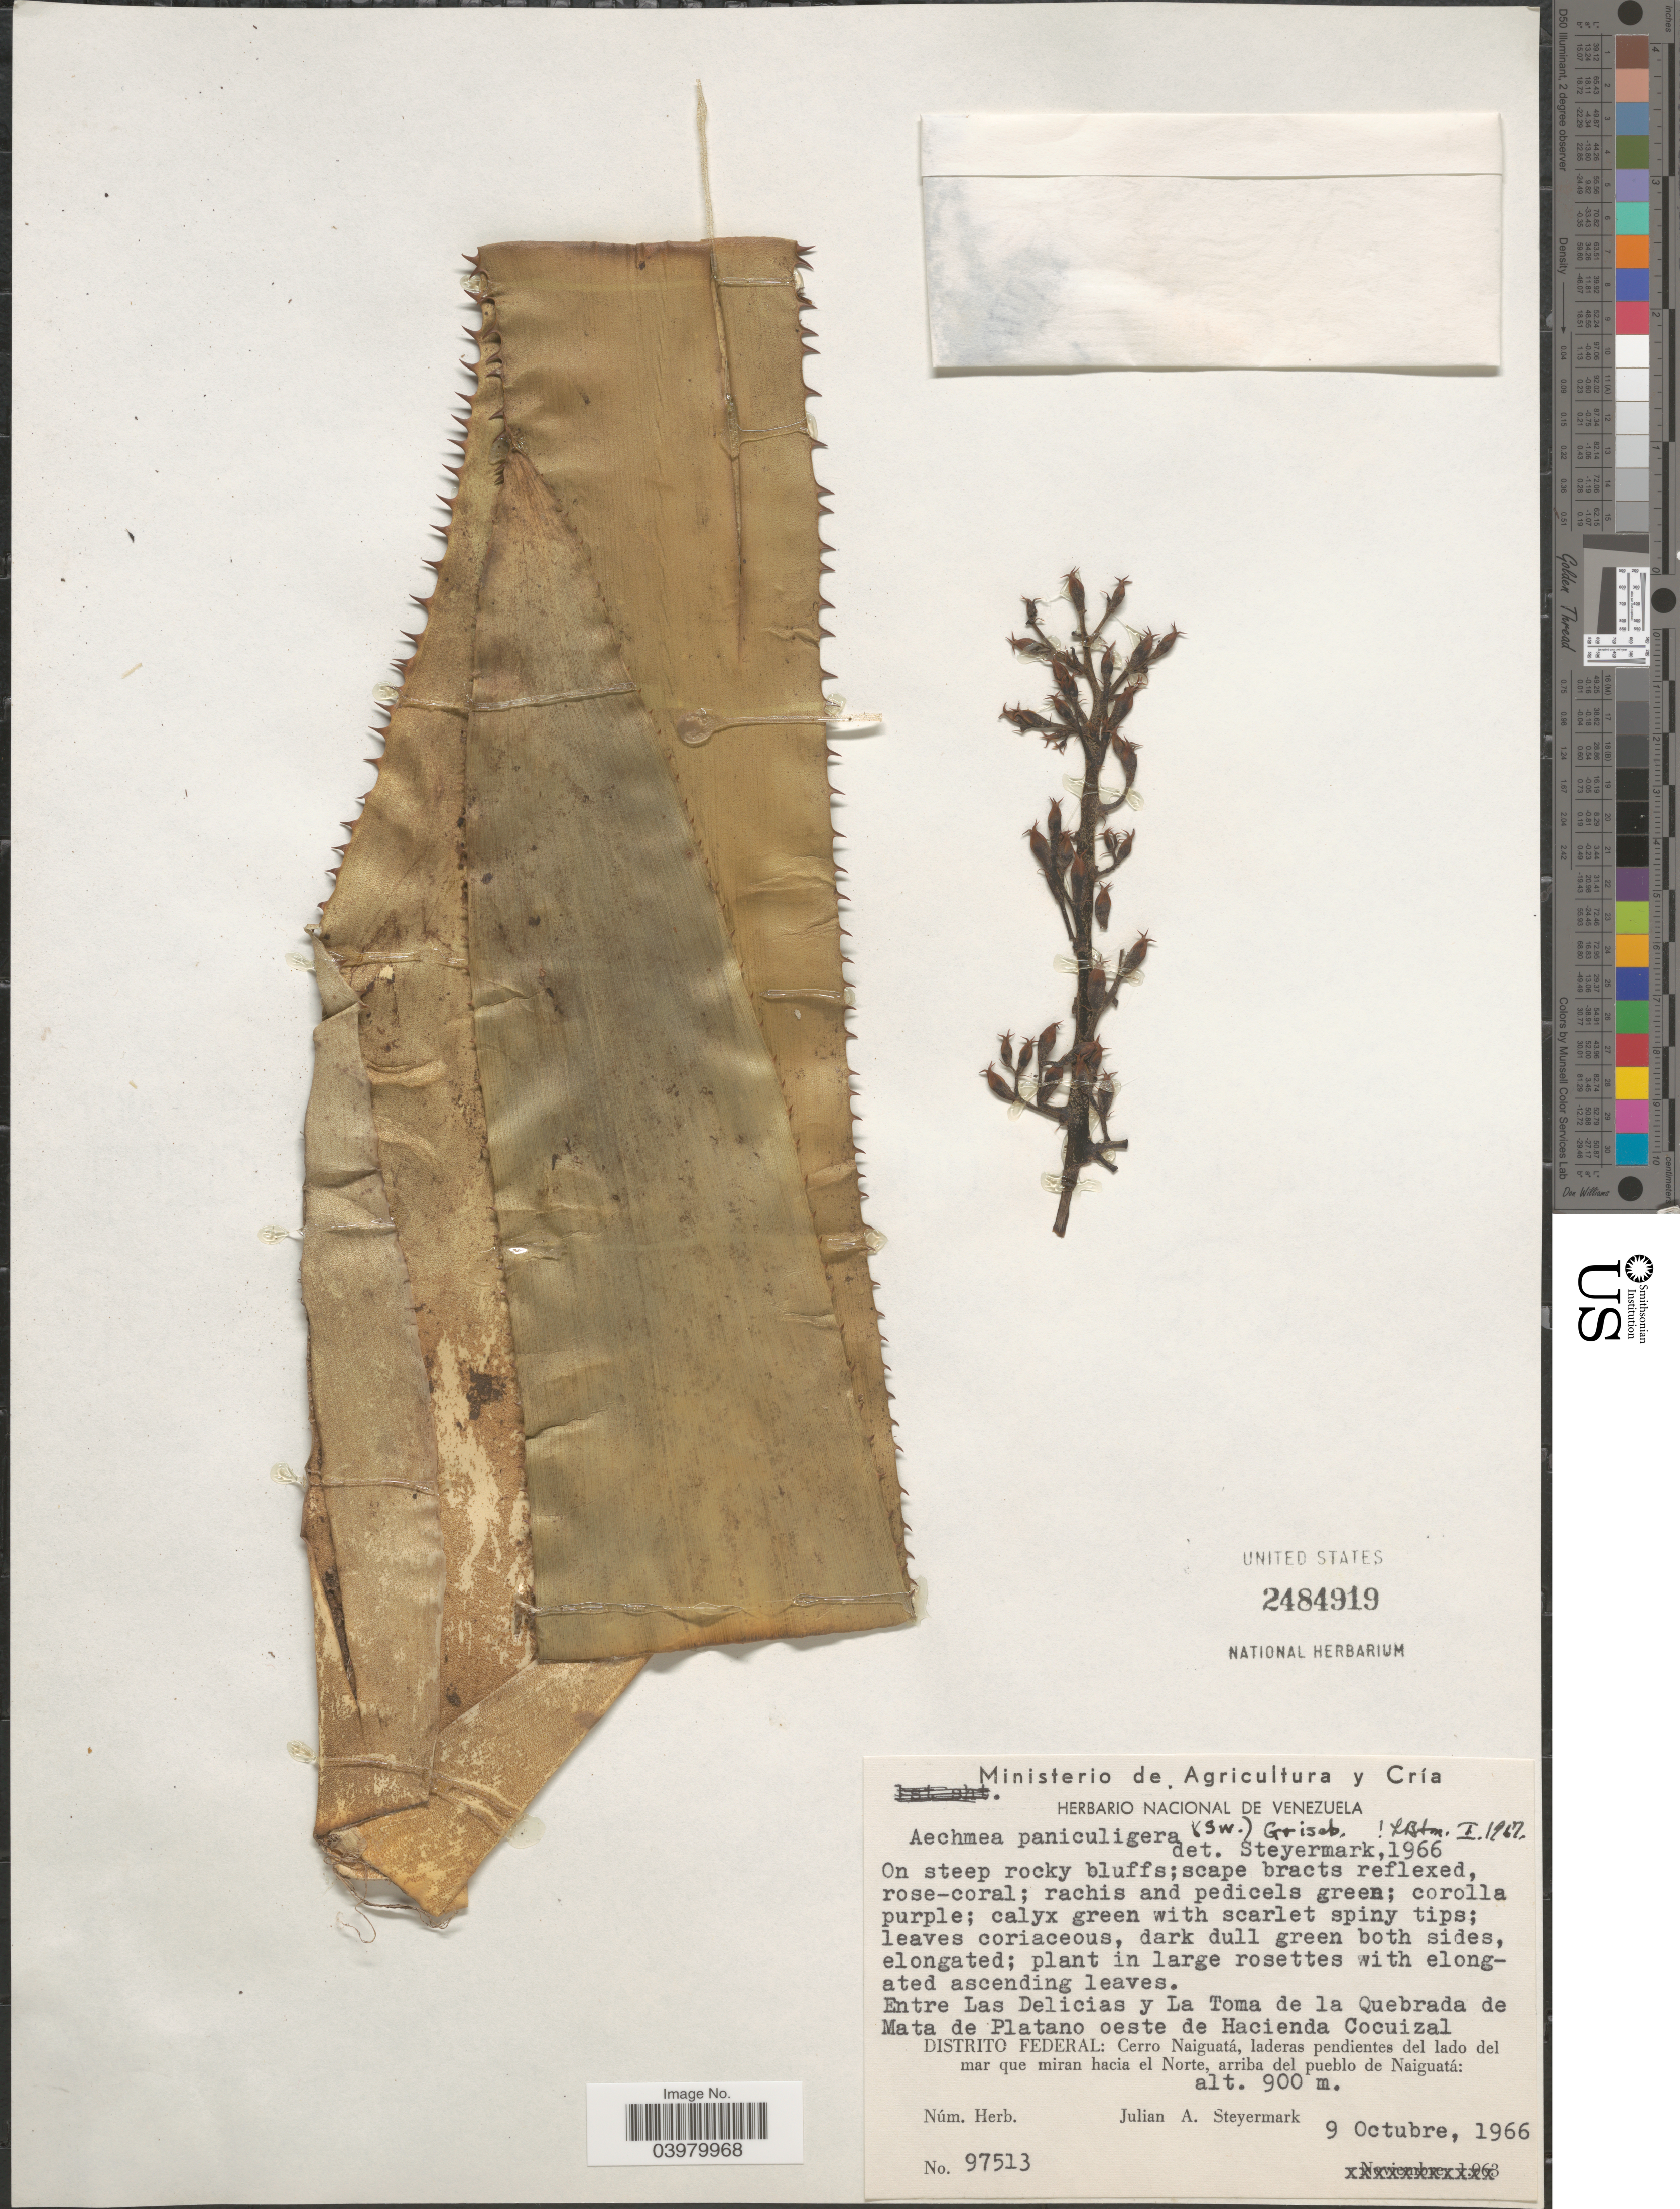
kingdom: Plantae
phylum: Tracheophyta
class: Liliopsida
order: Poales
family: Bromeliaceae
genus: Aechmea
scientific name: Aechmea paniculigera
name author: (Sw.) Griseb.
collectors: J. Steyermark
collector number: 97513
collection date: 1966-10-09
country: Venezuela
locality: Entre Las Delicias y La Toma de la Quebrada de Mata de Platano oeste de Hacienda Cocuizal. Distrito Federal: Cerro Naiguatá, laderas pendientes del lado del mar que miran hacia el Norte, arriba del pueblo de Naiguatá.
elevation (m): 900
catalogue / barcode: US 2484919